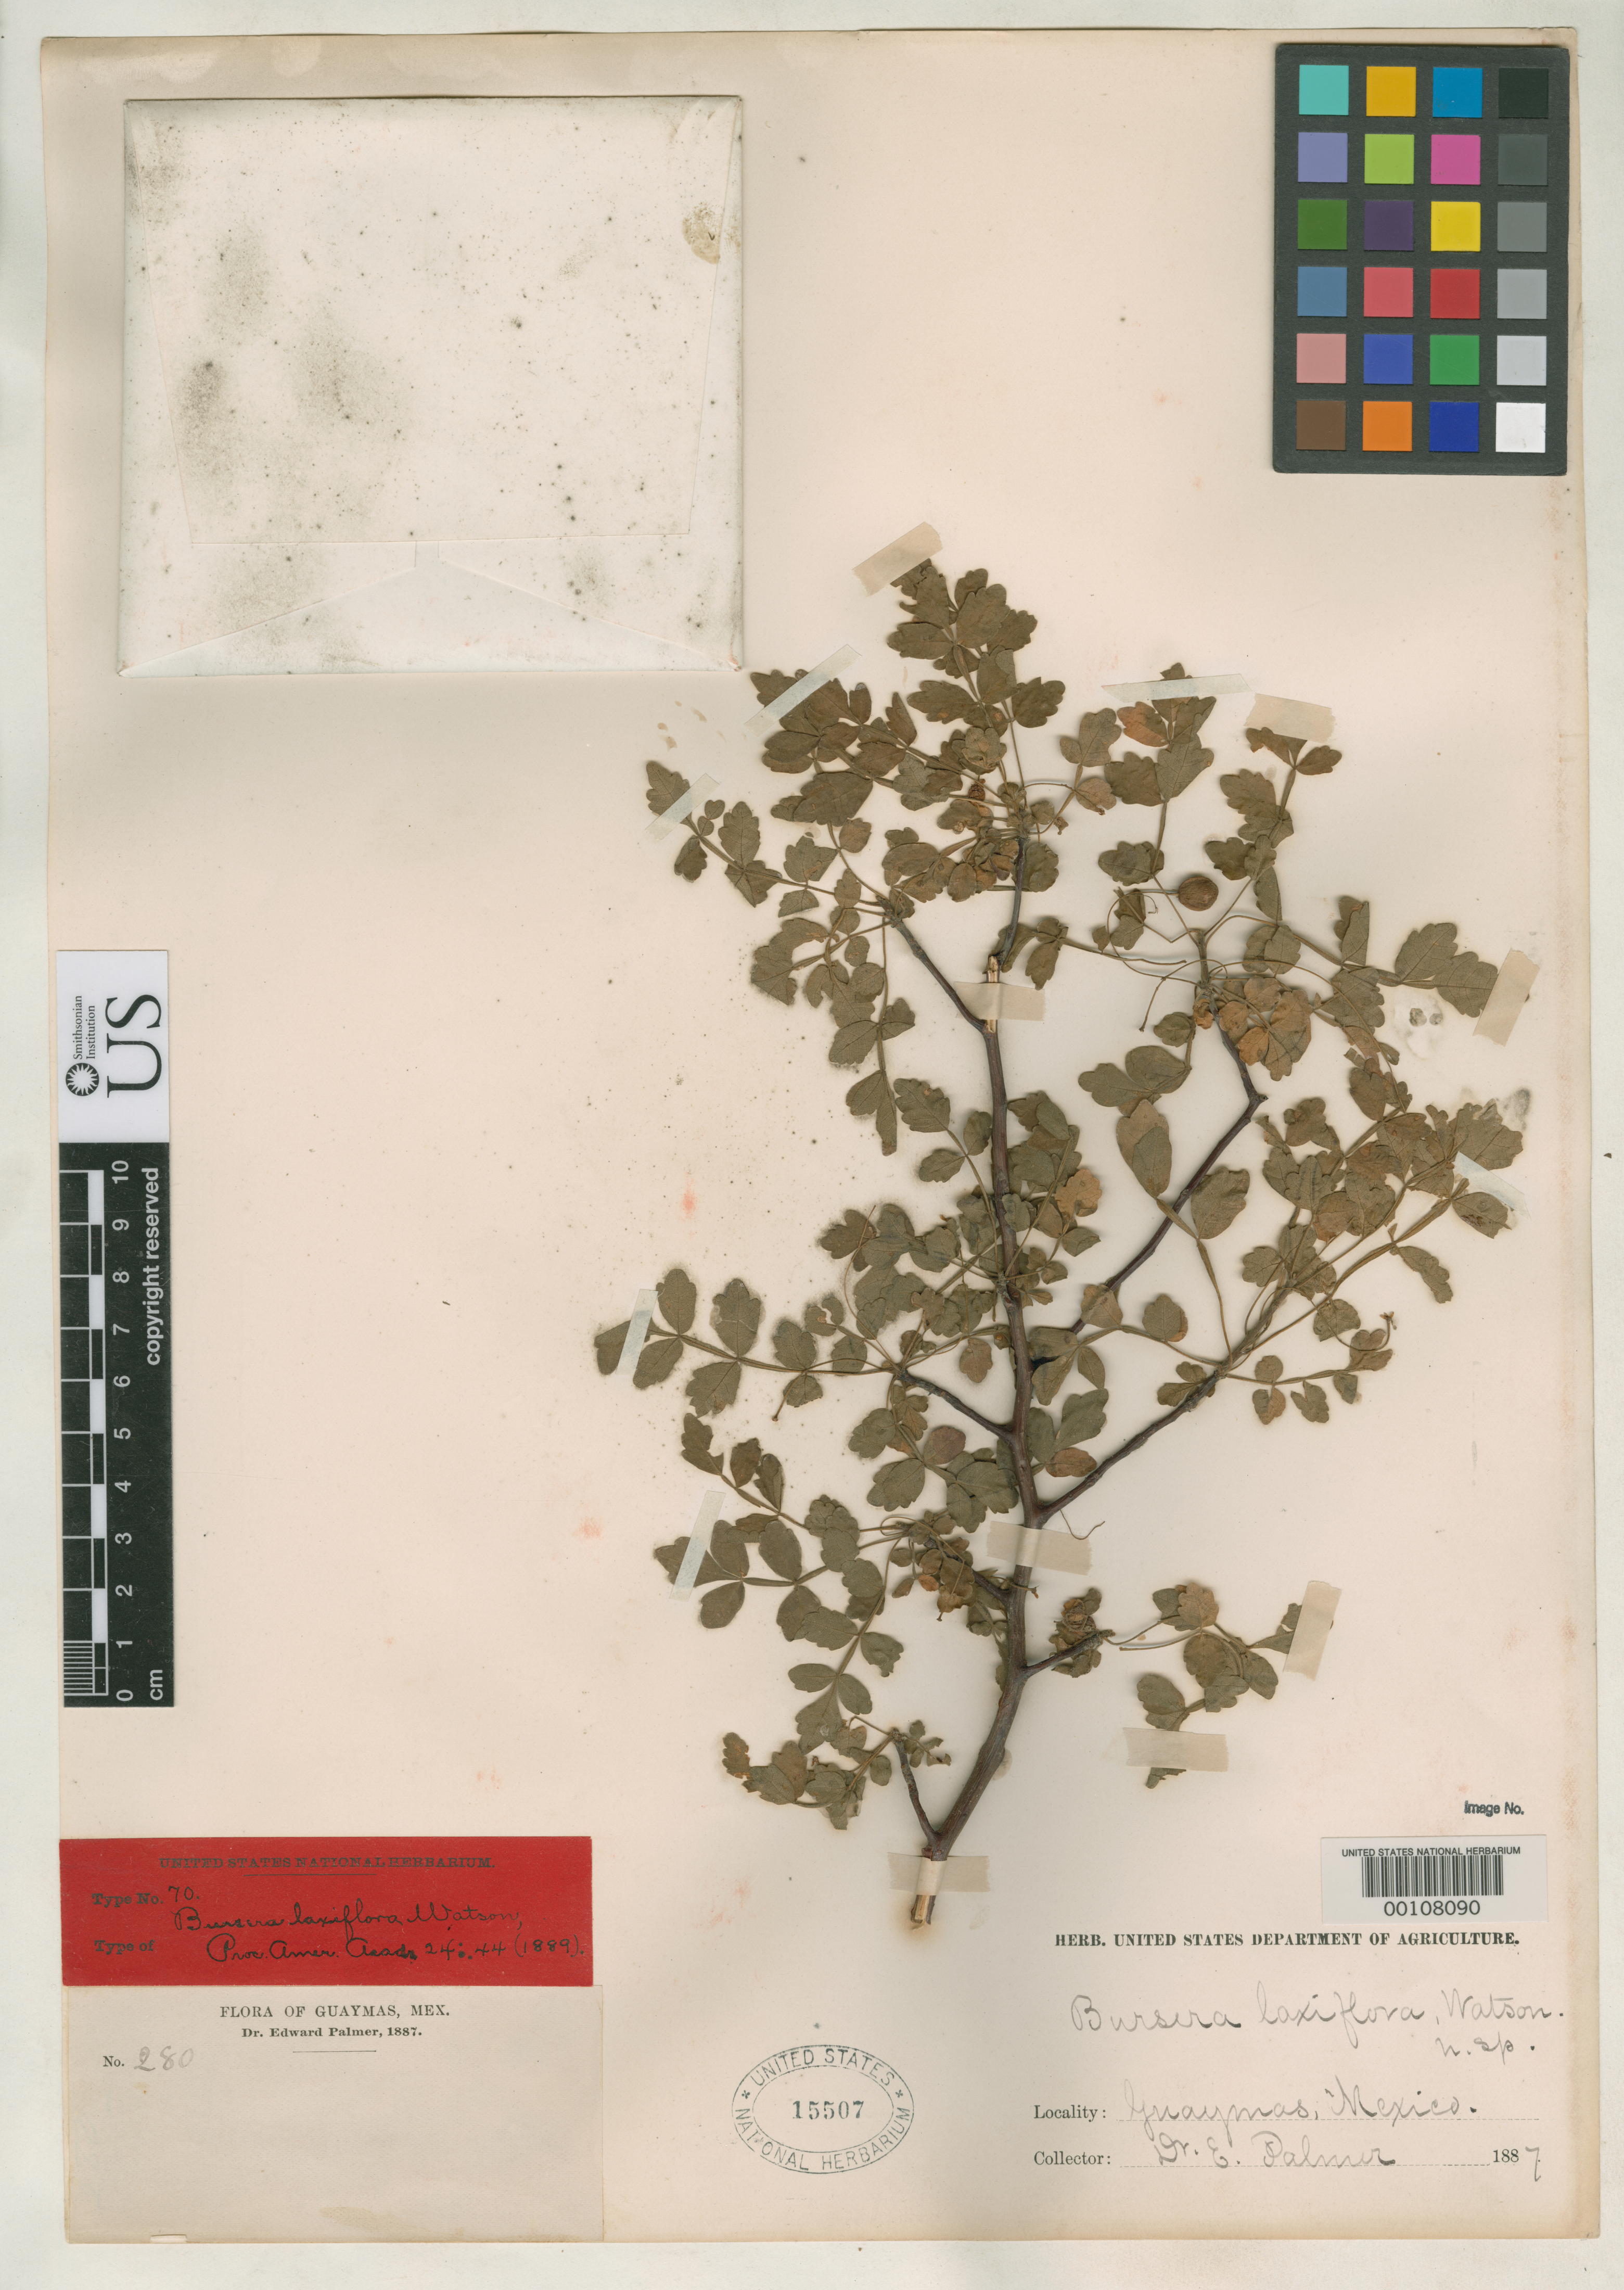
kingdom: Plantae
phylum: Tracheophyta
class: Magnoliopsida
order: Sapindales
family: Burseraceae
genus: Bursera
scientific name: Bursera laxiflora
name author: S. Watson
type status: Type Collection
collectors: E. Palmer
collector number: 280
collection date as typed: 1887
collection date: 1887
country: Mexico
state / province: Sonora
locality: Guaymas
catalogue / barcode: US 15507